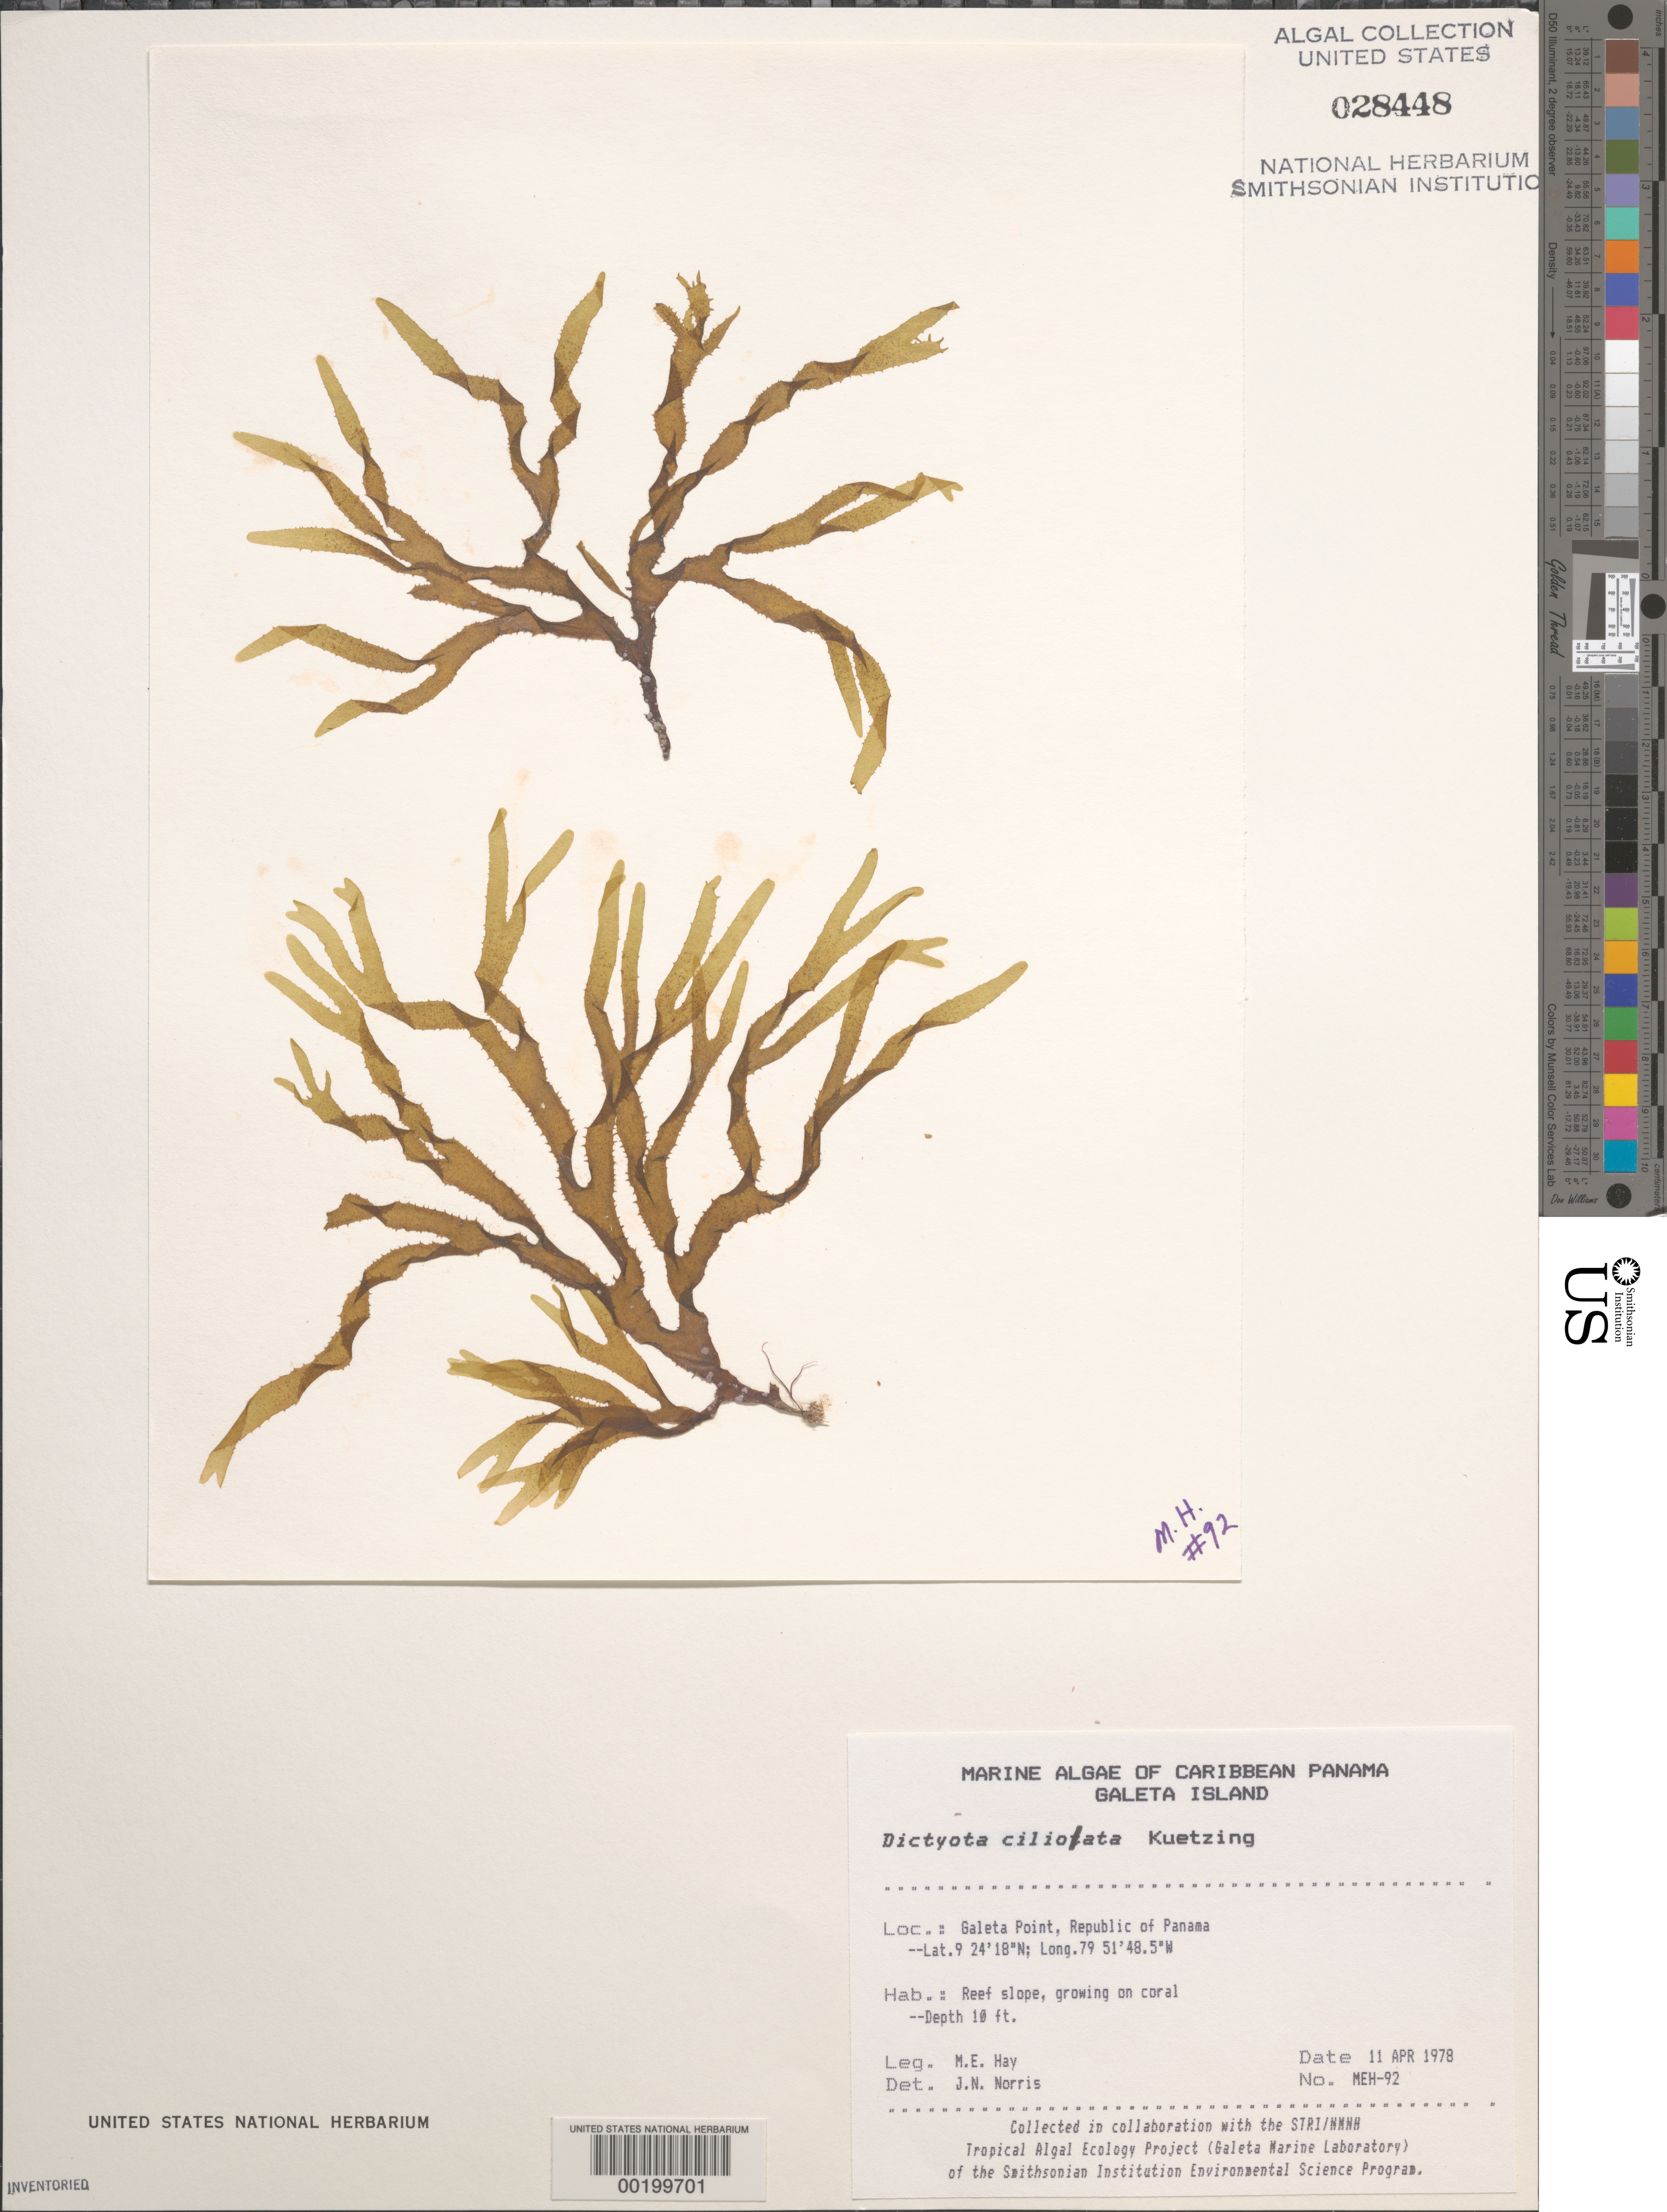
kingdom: Chromista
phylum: Ochrophyta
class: Phaeophyceae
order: Dictyotales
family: Dictyotaceae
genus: Dictyota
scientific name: Dictyota ciliolata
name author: Sond. ex Kütz.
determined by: Norris, James N.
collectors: M. E. Hay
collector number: MEH-92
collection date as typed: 11 Apr 1978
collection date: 1978-04-11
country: Panama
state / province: Colón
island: Galeta Island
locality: Galeta Point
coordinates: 9 24' 18" N, 79 51' 48.5" W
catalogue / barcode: US 28448